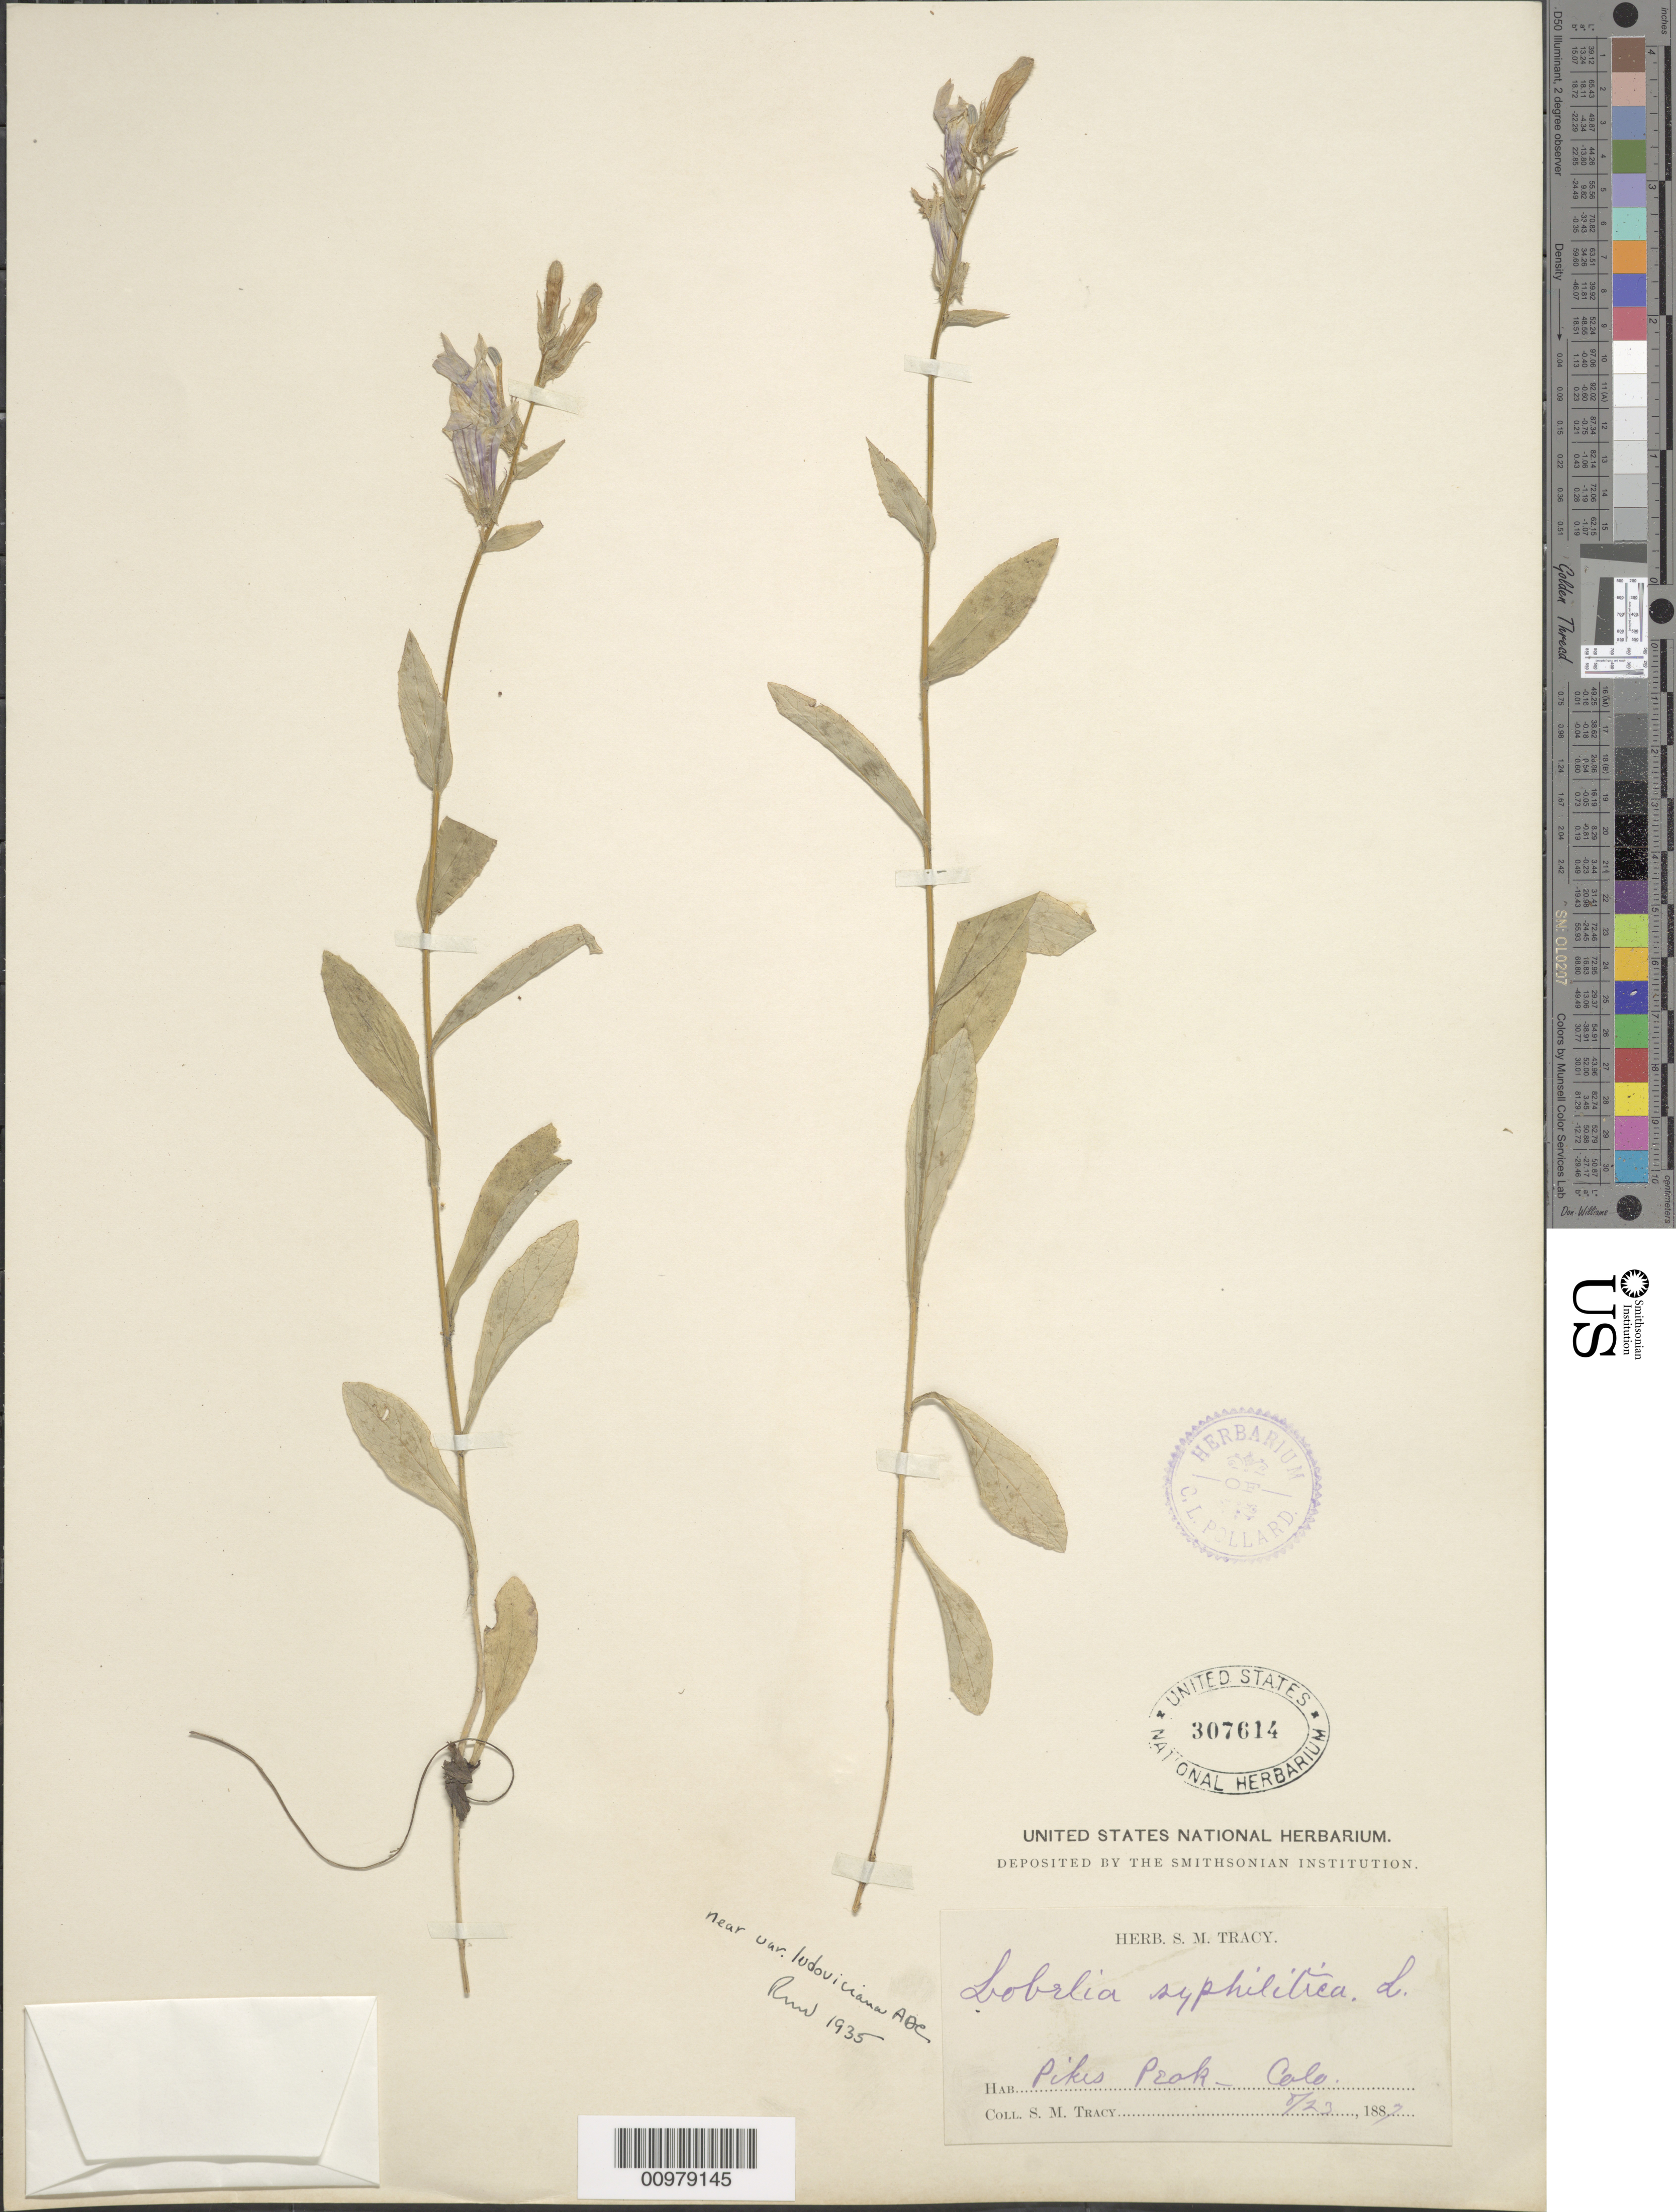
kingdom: Plantae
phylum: Tracheophyta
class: Magnoliopsida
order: Asterales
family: Campanulaceae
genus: Lobelia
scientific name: Lobelia siphilitica var. ludoviciana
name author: A. DC.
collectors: S. M. Tracy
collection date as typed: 23 Aug 1887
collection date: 1887-08-23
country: United States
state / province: Colorado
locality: Pikes Peak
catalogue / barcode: US 307614